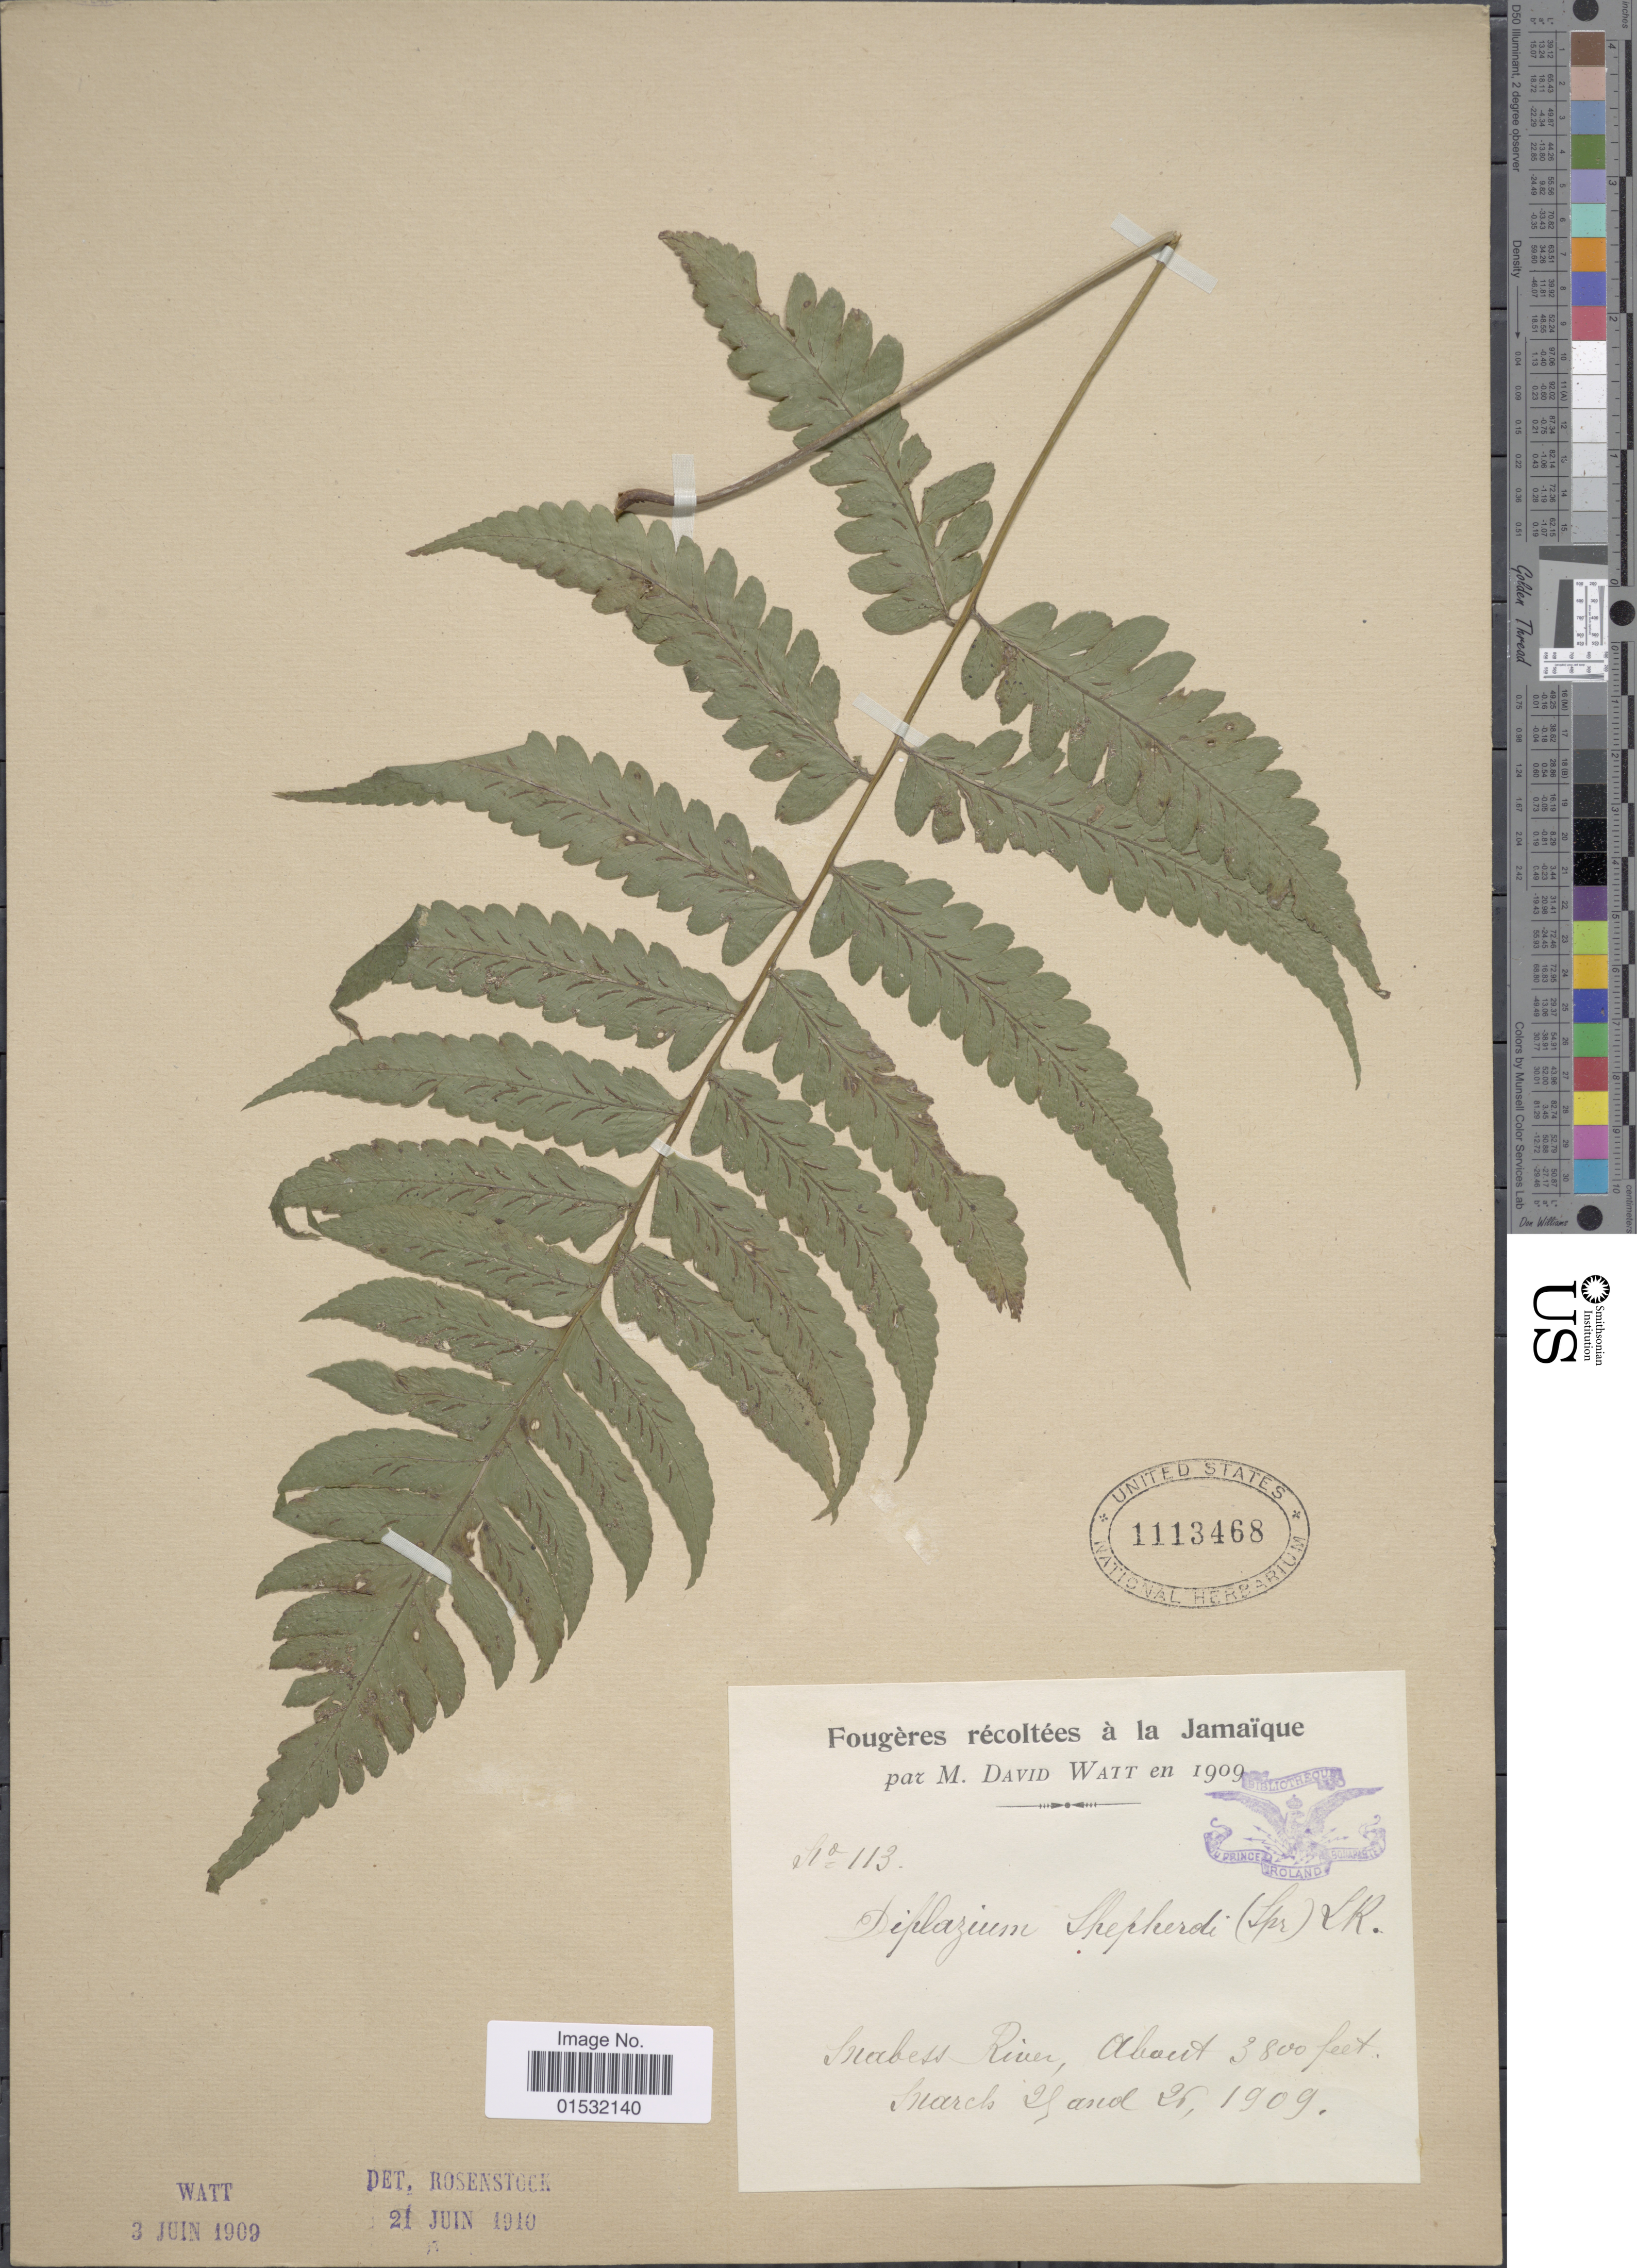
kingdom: Plantae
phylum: Tracheophyta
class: Polypodiopsida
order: Polypodiales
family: Athyriaceae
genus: Diplazium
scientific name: Diplazium cristatum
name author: (Desr.) Alston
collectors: D. A. P. Watt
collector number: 113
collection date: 1909-03-20/1909-03-21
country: Jamaica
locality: Mabess River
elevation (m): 1158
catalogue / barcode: US 1113468